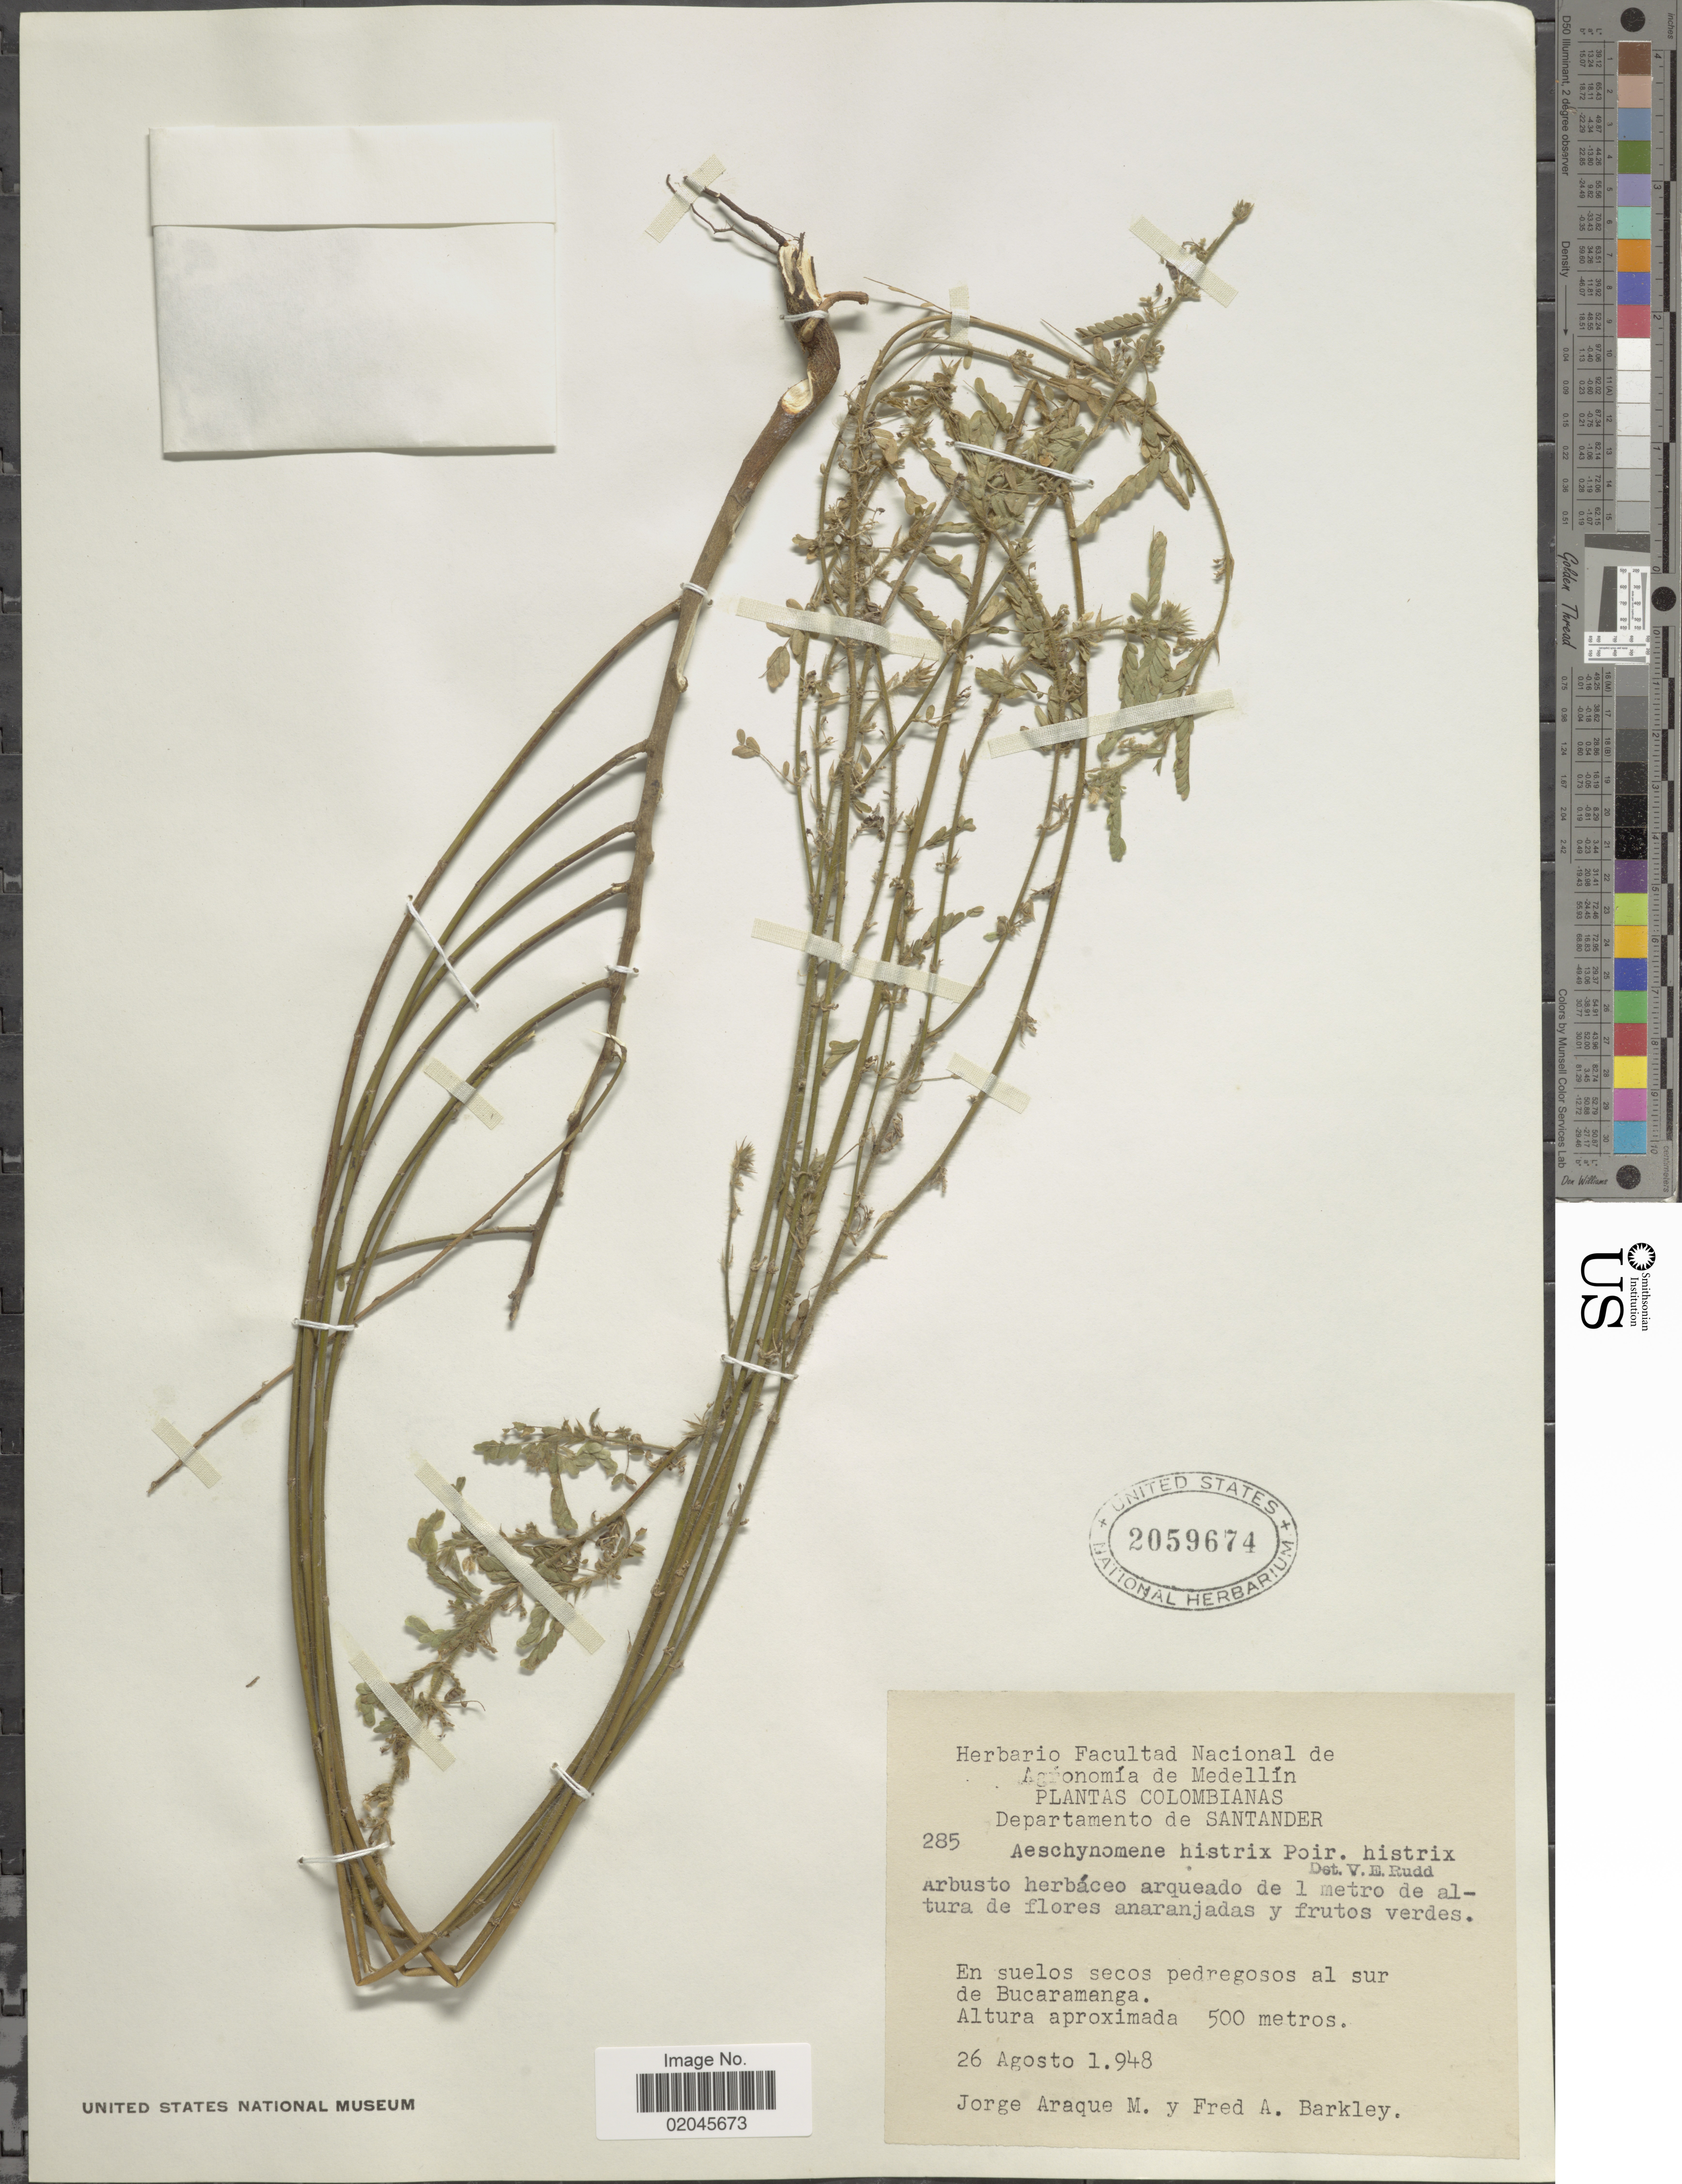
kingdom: Plantae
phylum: Tracheophyta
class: Magnoliopsida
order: Fabales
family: Fabaceae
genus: Aeschynomene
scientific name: Aeschynomene histrix var. histrix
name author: Poir.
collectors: J. Araque Molina & F. A. Barkley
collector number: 285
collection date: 1948-08-26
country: Colombia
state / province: Santander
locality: En suelos secos pedregosos al sur de Bucaramanga.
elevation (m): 500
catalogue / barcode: US 2059674